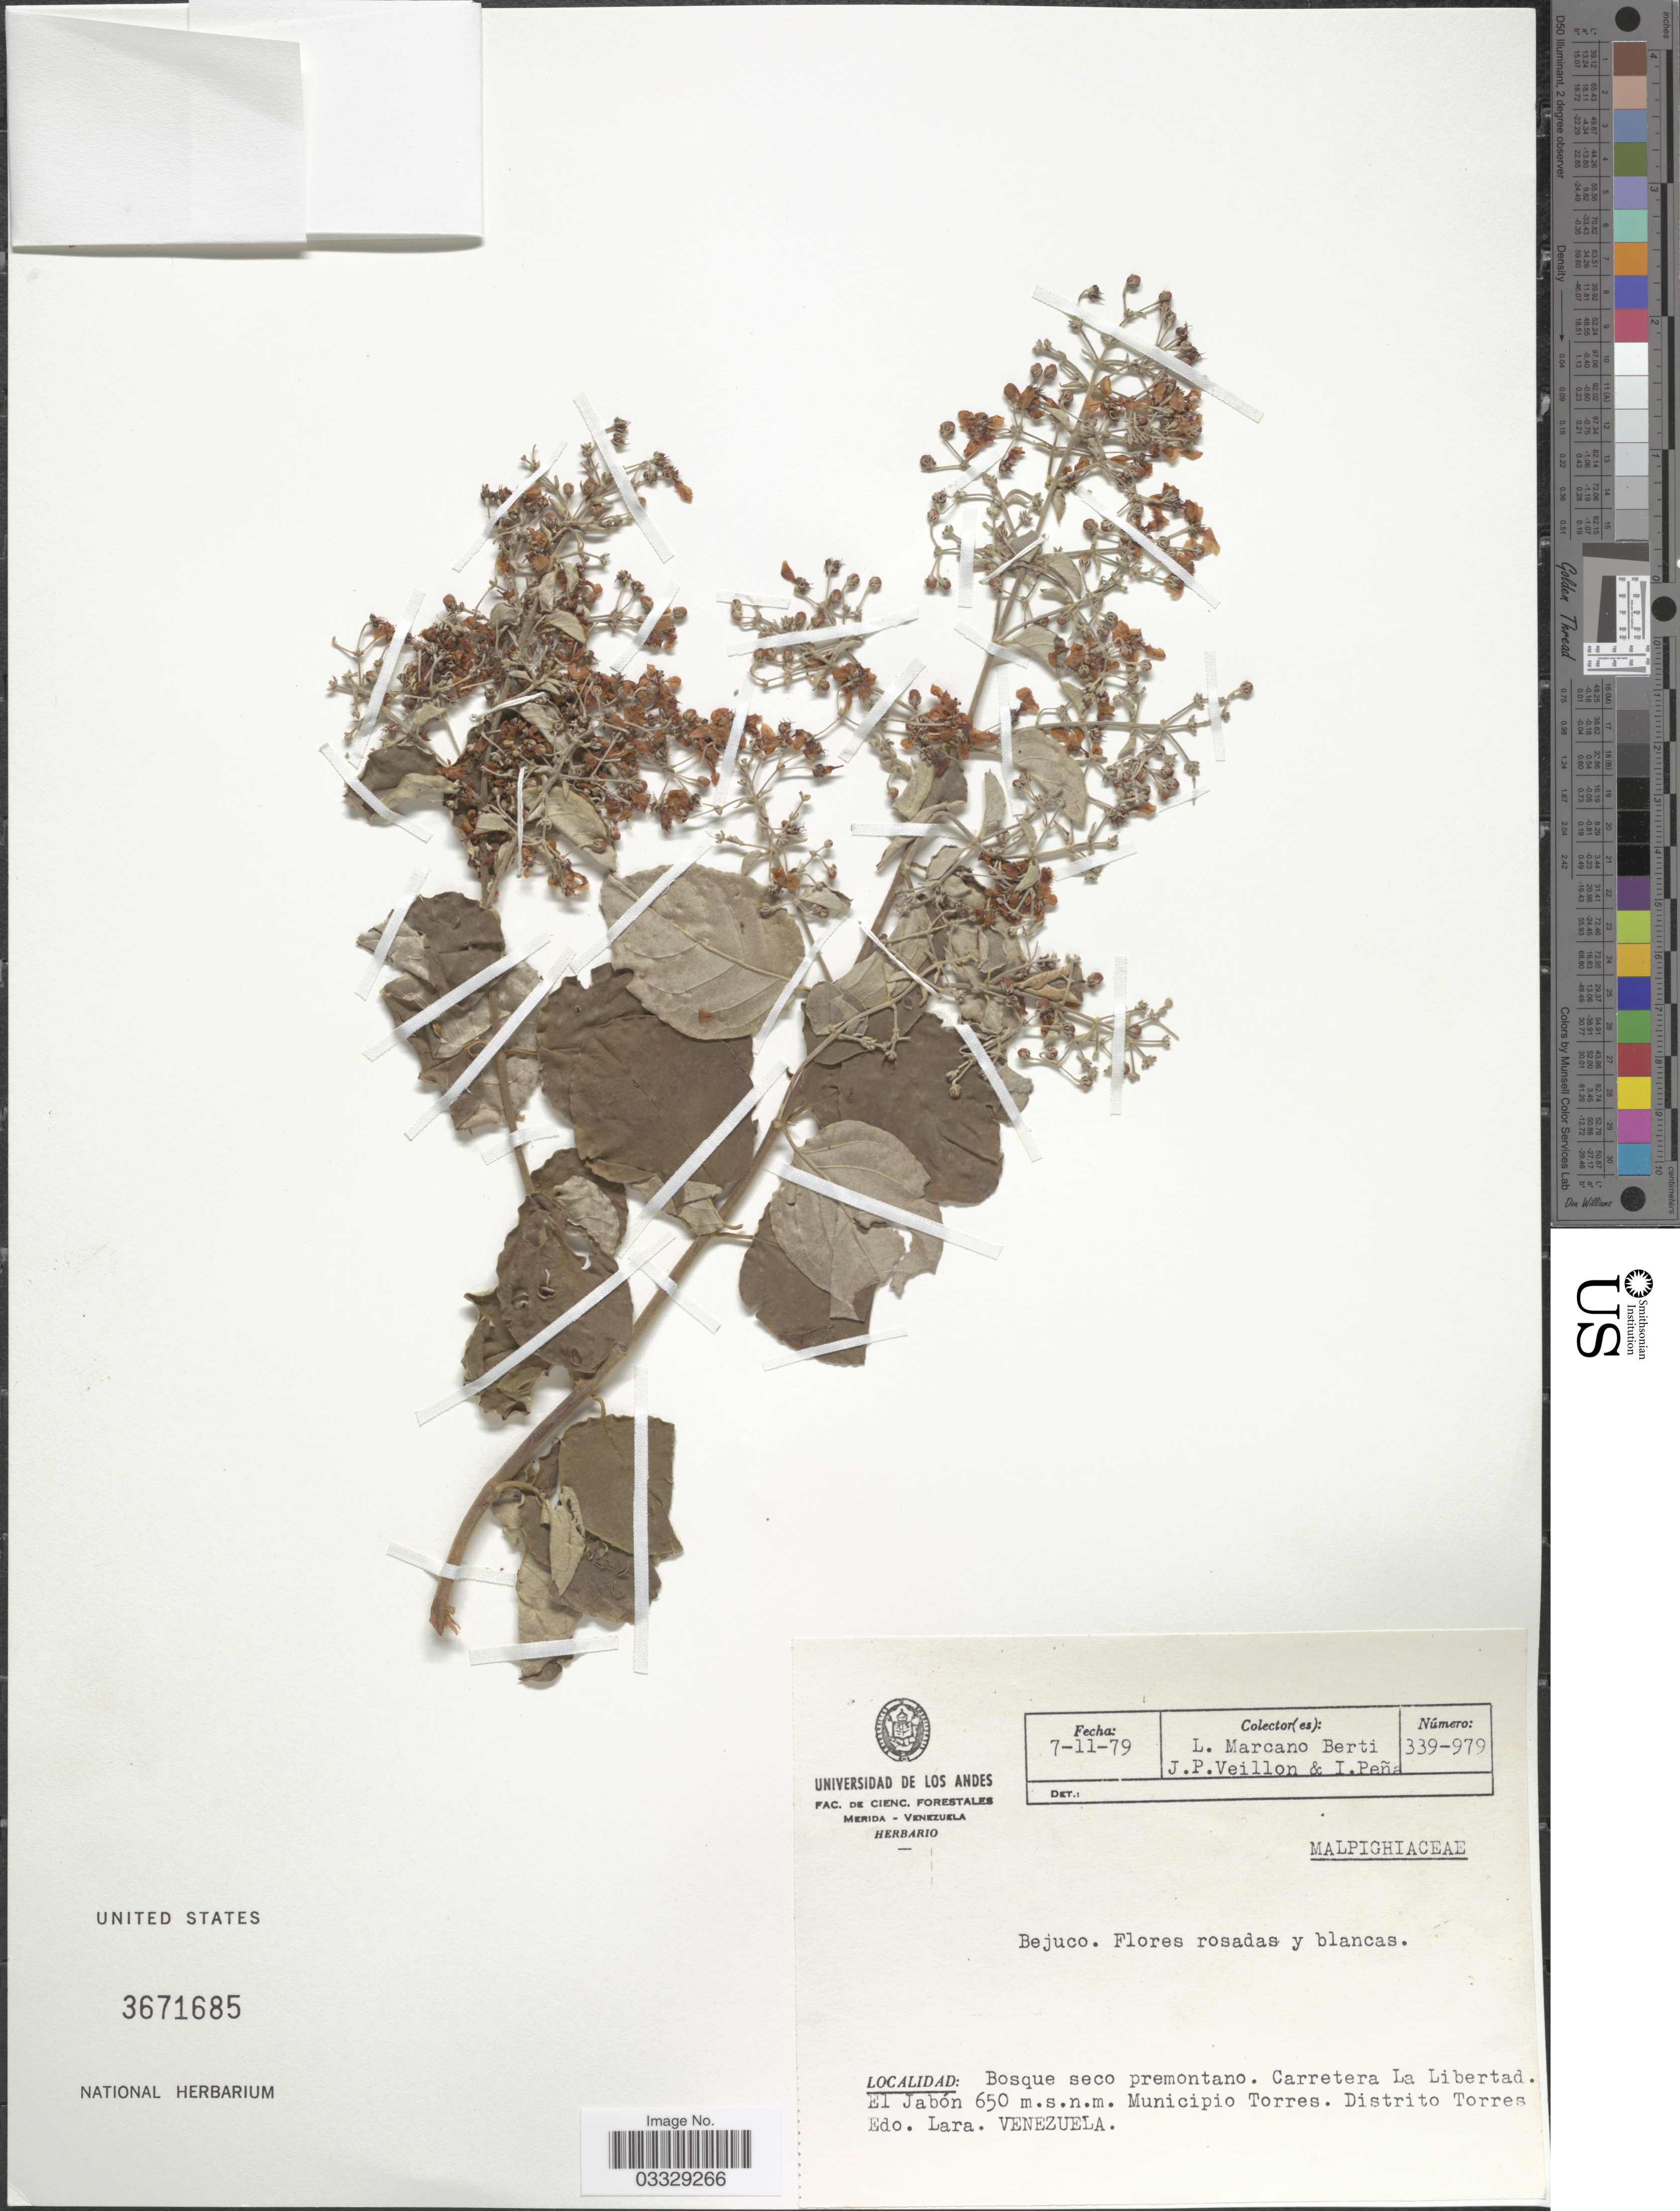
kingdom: Plantae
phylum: Tracheophyta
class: Magnoliopsida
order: Malpighiales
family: Malpighiaceae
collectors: L. Marcano-Berti, J. Veillon & I. Pena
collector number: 339-979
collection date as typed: Transcribed d/m/y: 7/11/79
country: Venezuela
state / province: Lara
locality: Bosque seco premontano. Carretera La Libertad. El Jabón. Municipio Torres. Distrito Torres.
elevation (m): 650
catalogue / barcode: US 3671685